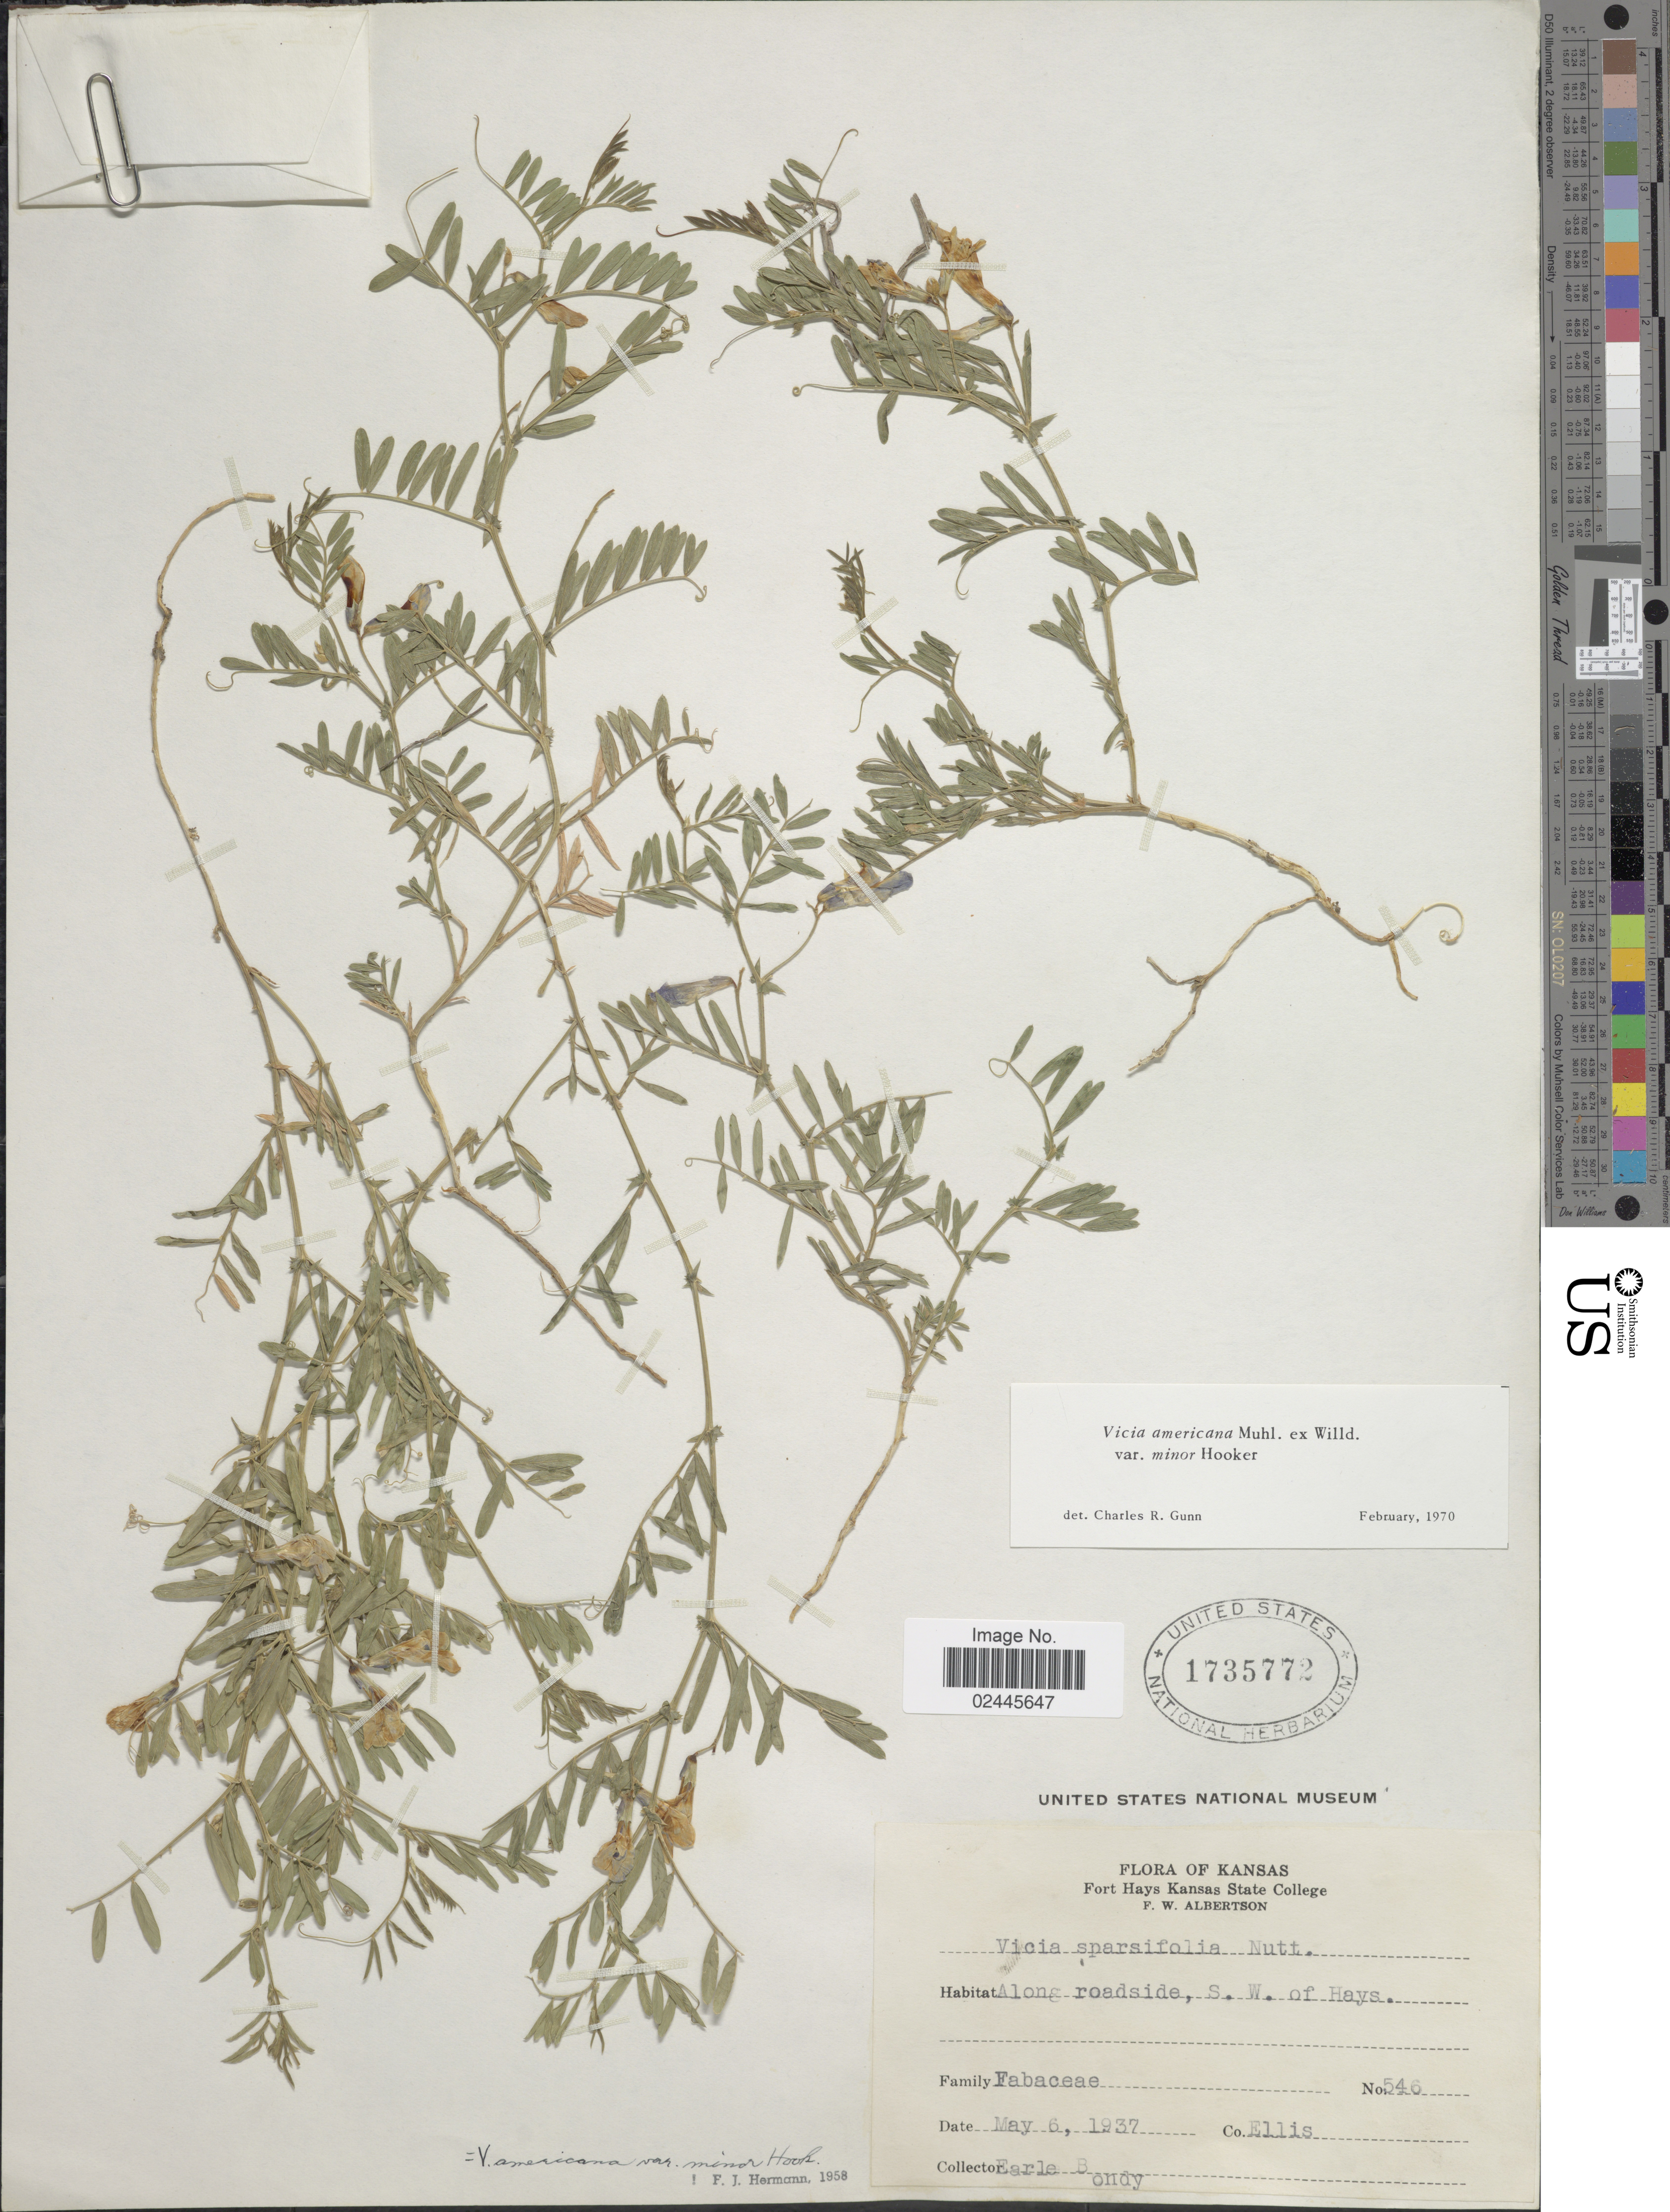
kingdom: Plantae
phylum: Tracheophyta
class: Magnoliopsida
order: Fabales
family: Fabaceae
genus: Vicia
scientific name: Vicia americana var. minor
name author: Hook.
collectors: E. Bondy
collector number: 546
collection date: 1937-05-06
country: United States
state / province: Kansas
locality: Co. Ellis, along roadside, S.W. of Hays.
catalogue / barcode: US 1735772